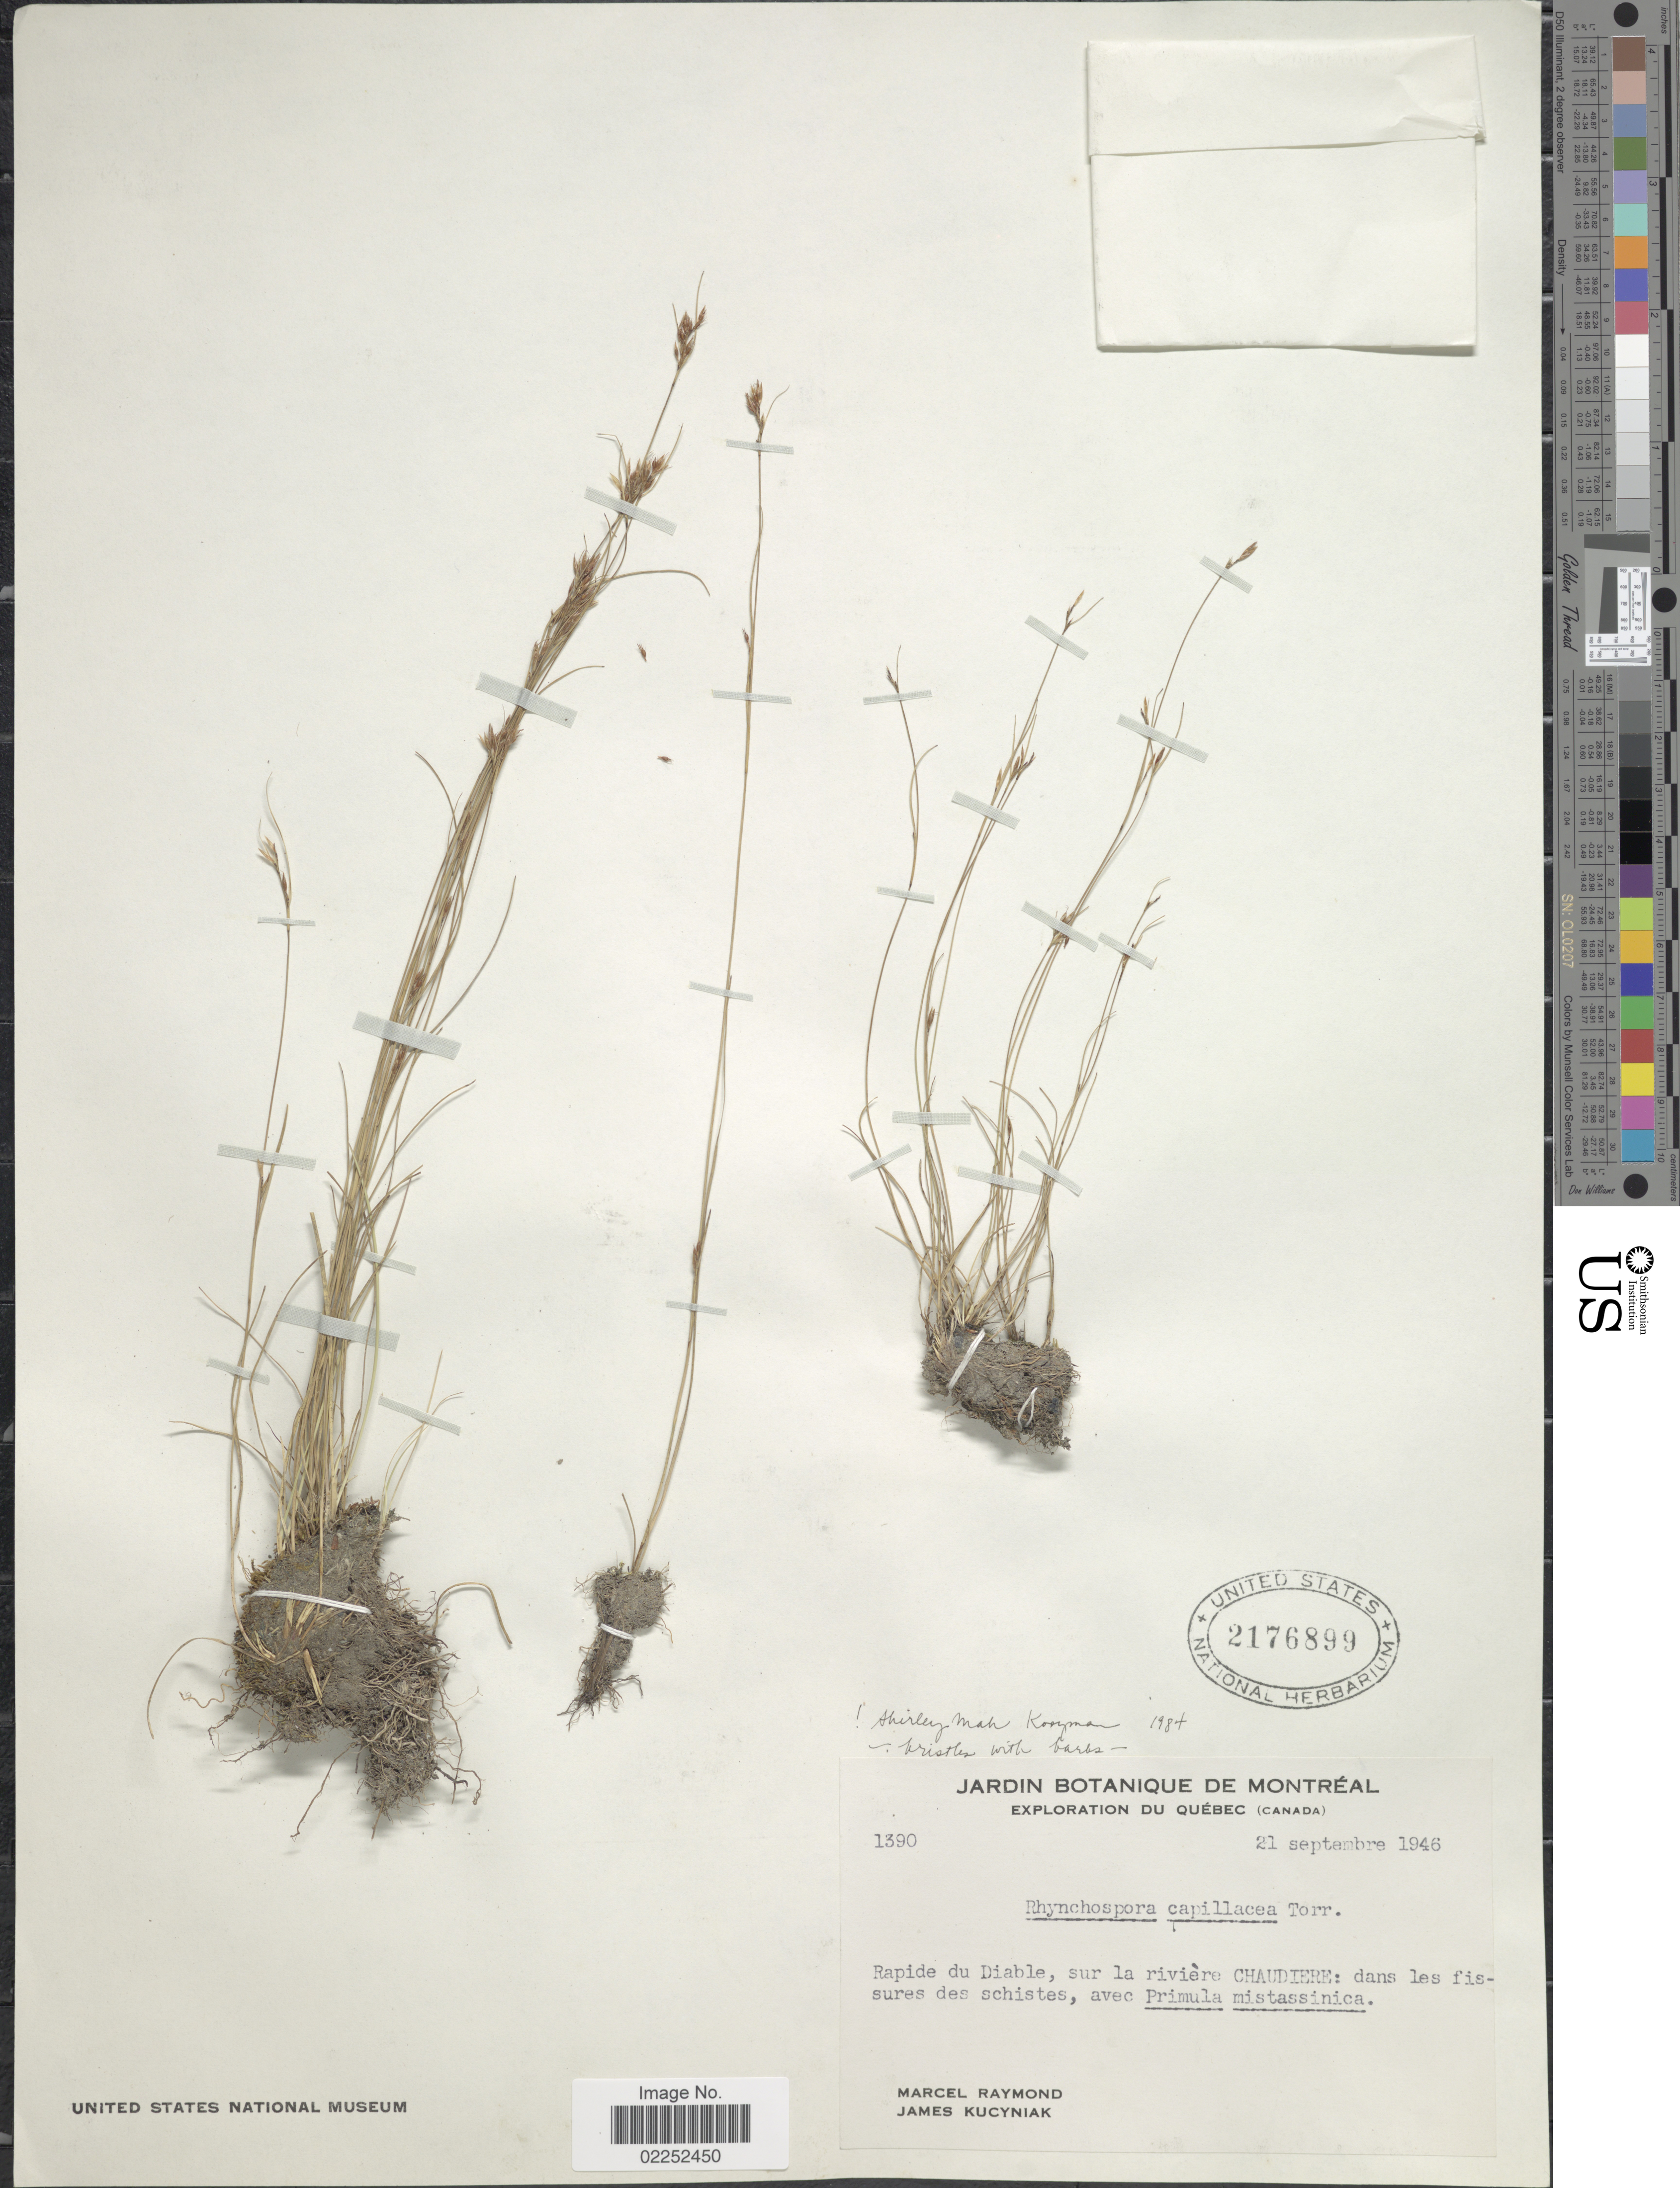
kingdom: Plantae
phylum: Tracheophyta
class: Liliopsida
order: Poales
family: Cyperaceae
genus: Rhynchospora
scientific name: Rhynchospora capillacea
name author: Torr.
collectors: M. Raymond & J. Kucyniak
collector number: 1390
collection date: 1946-09-21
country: Canada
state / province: Quebec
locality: Rapide du Diable, sur la rivière Chaudiere: dans les fissures des schistes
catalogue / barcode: US 2176899